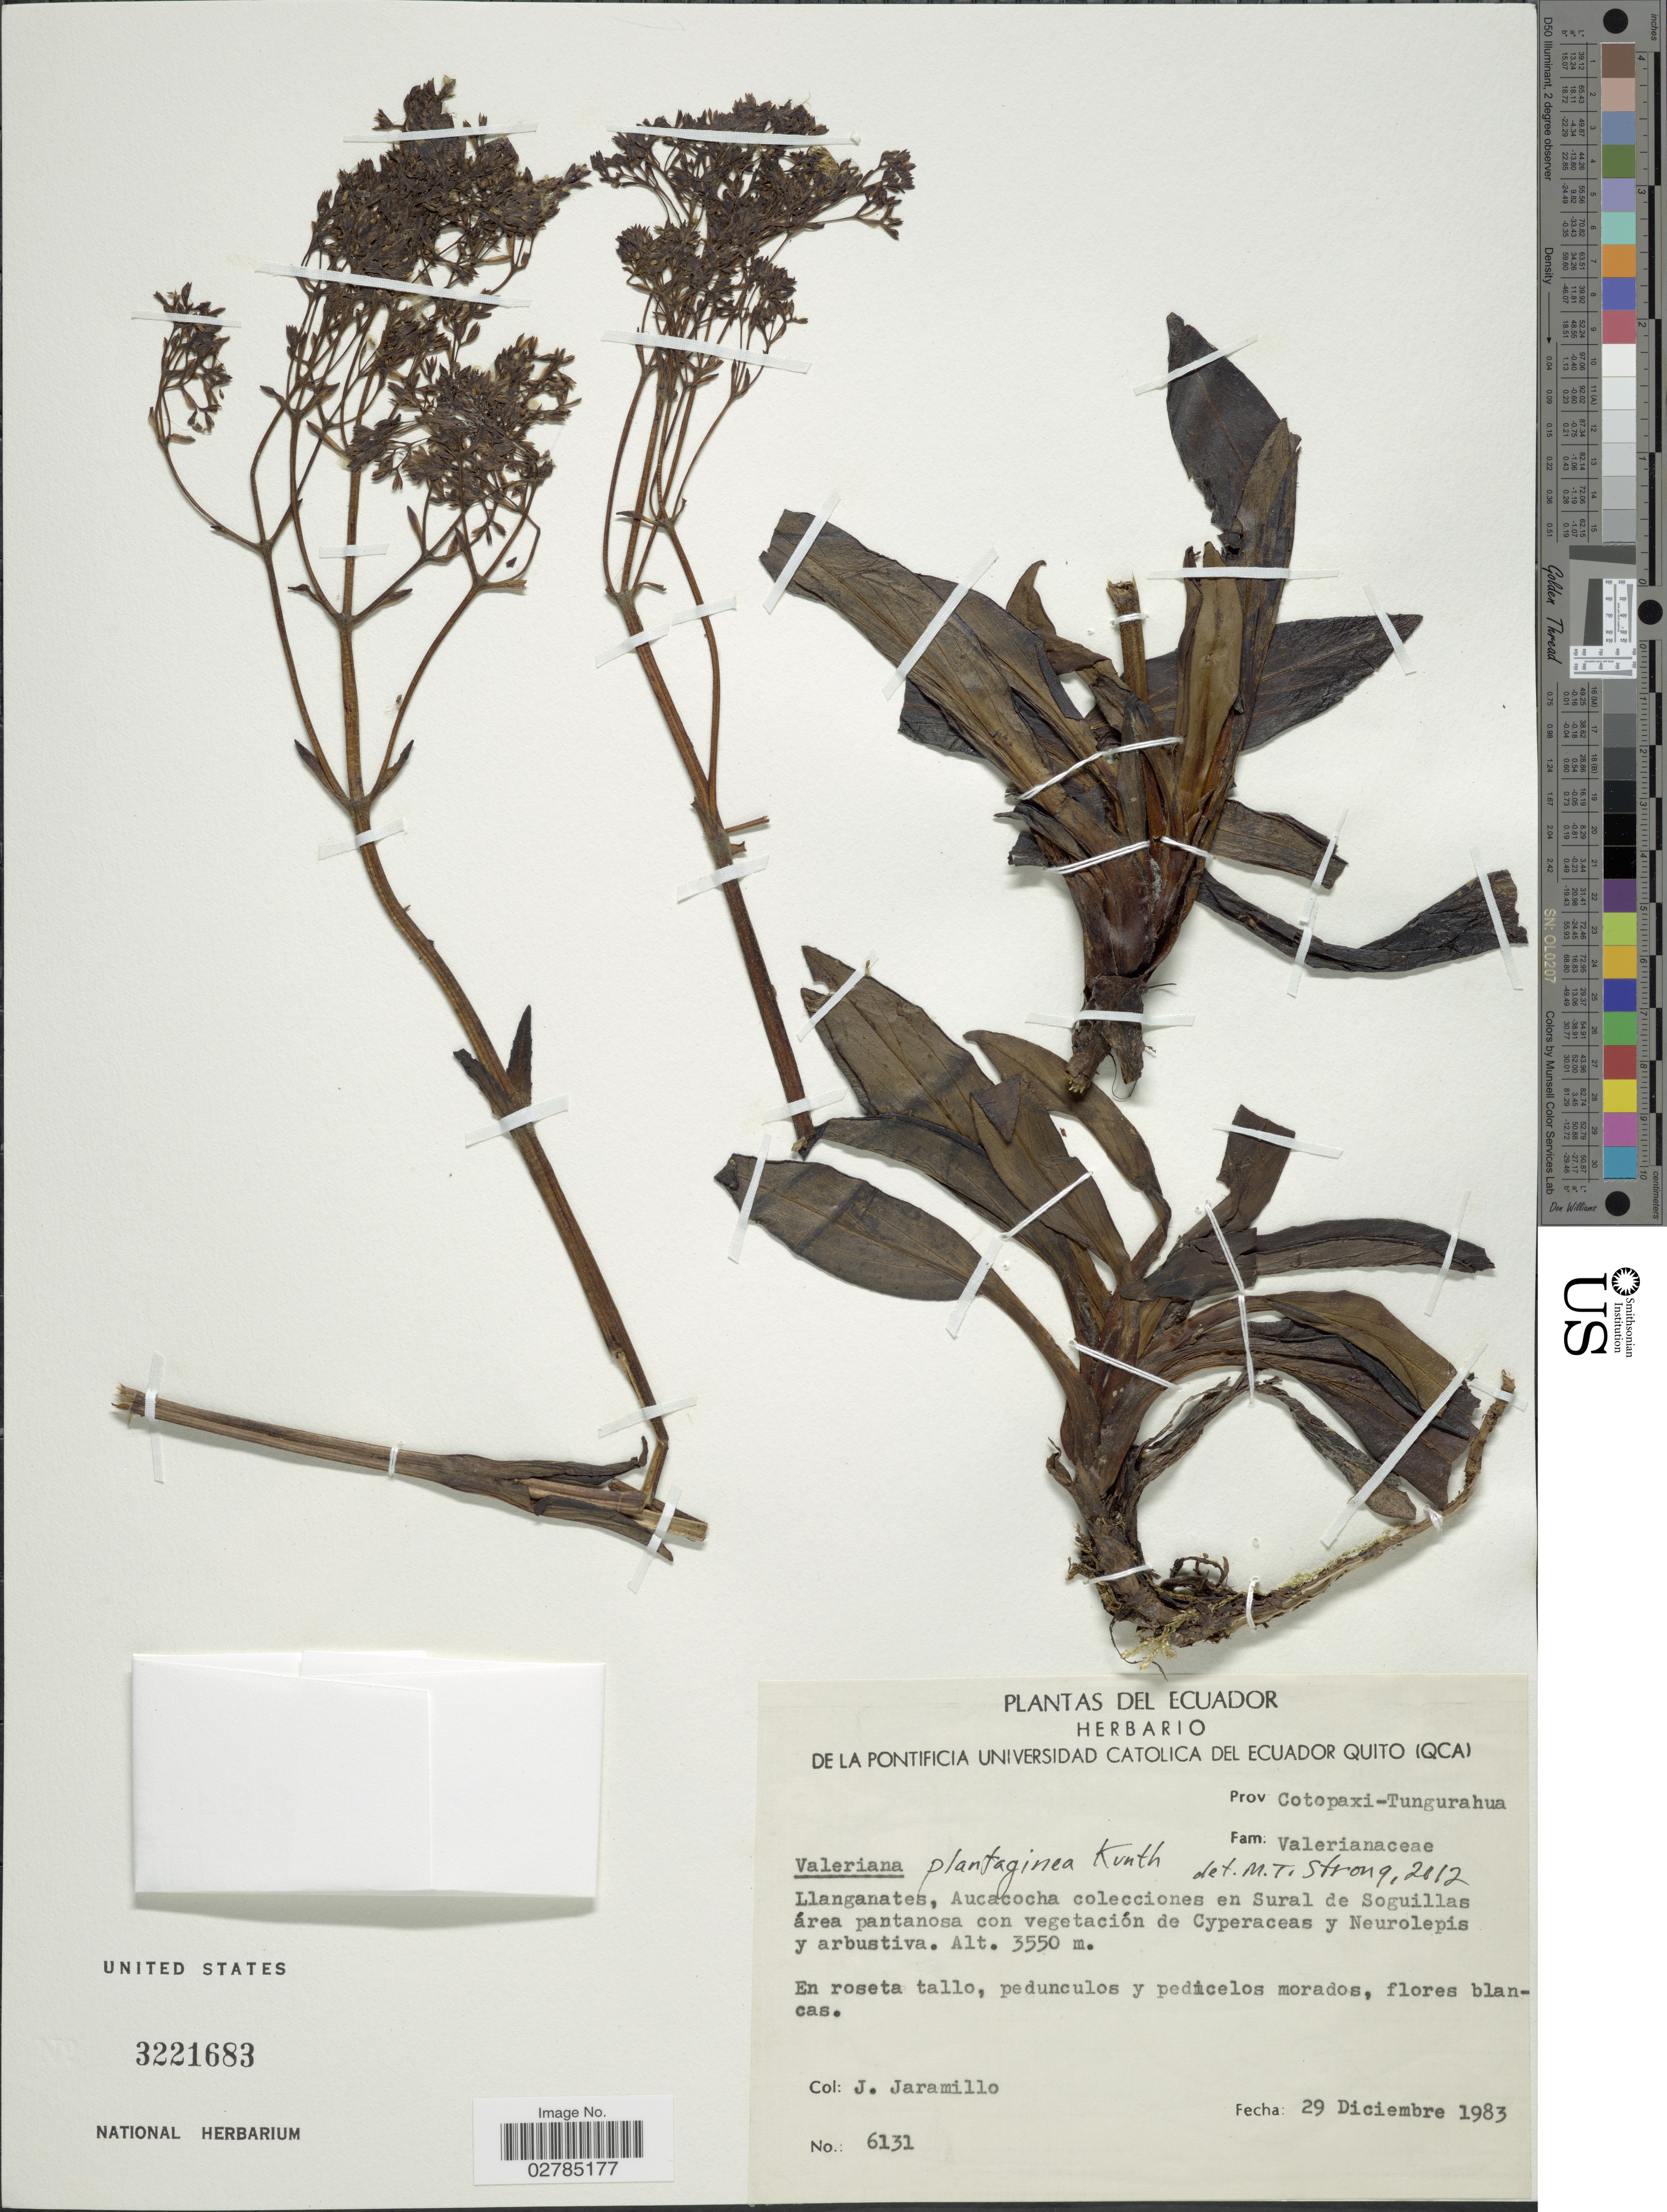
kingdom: Plantae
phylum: Tracheophyta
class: Magnoliopsida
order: Dipsacales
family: Caprifoliaceae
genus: Valeriana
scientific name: Valeriana plantaginea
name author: Kunth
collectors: J. Jaramillo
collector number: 6131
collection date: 1983-12-29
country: Ecuador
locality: Prov Cotopaxi-Tungurahua, Llanganates, Aucacocha colecciones en Sural de Soguillas área pantanosa.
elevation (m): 3550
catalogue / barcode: US 3221683